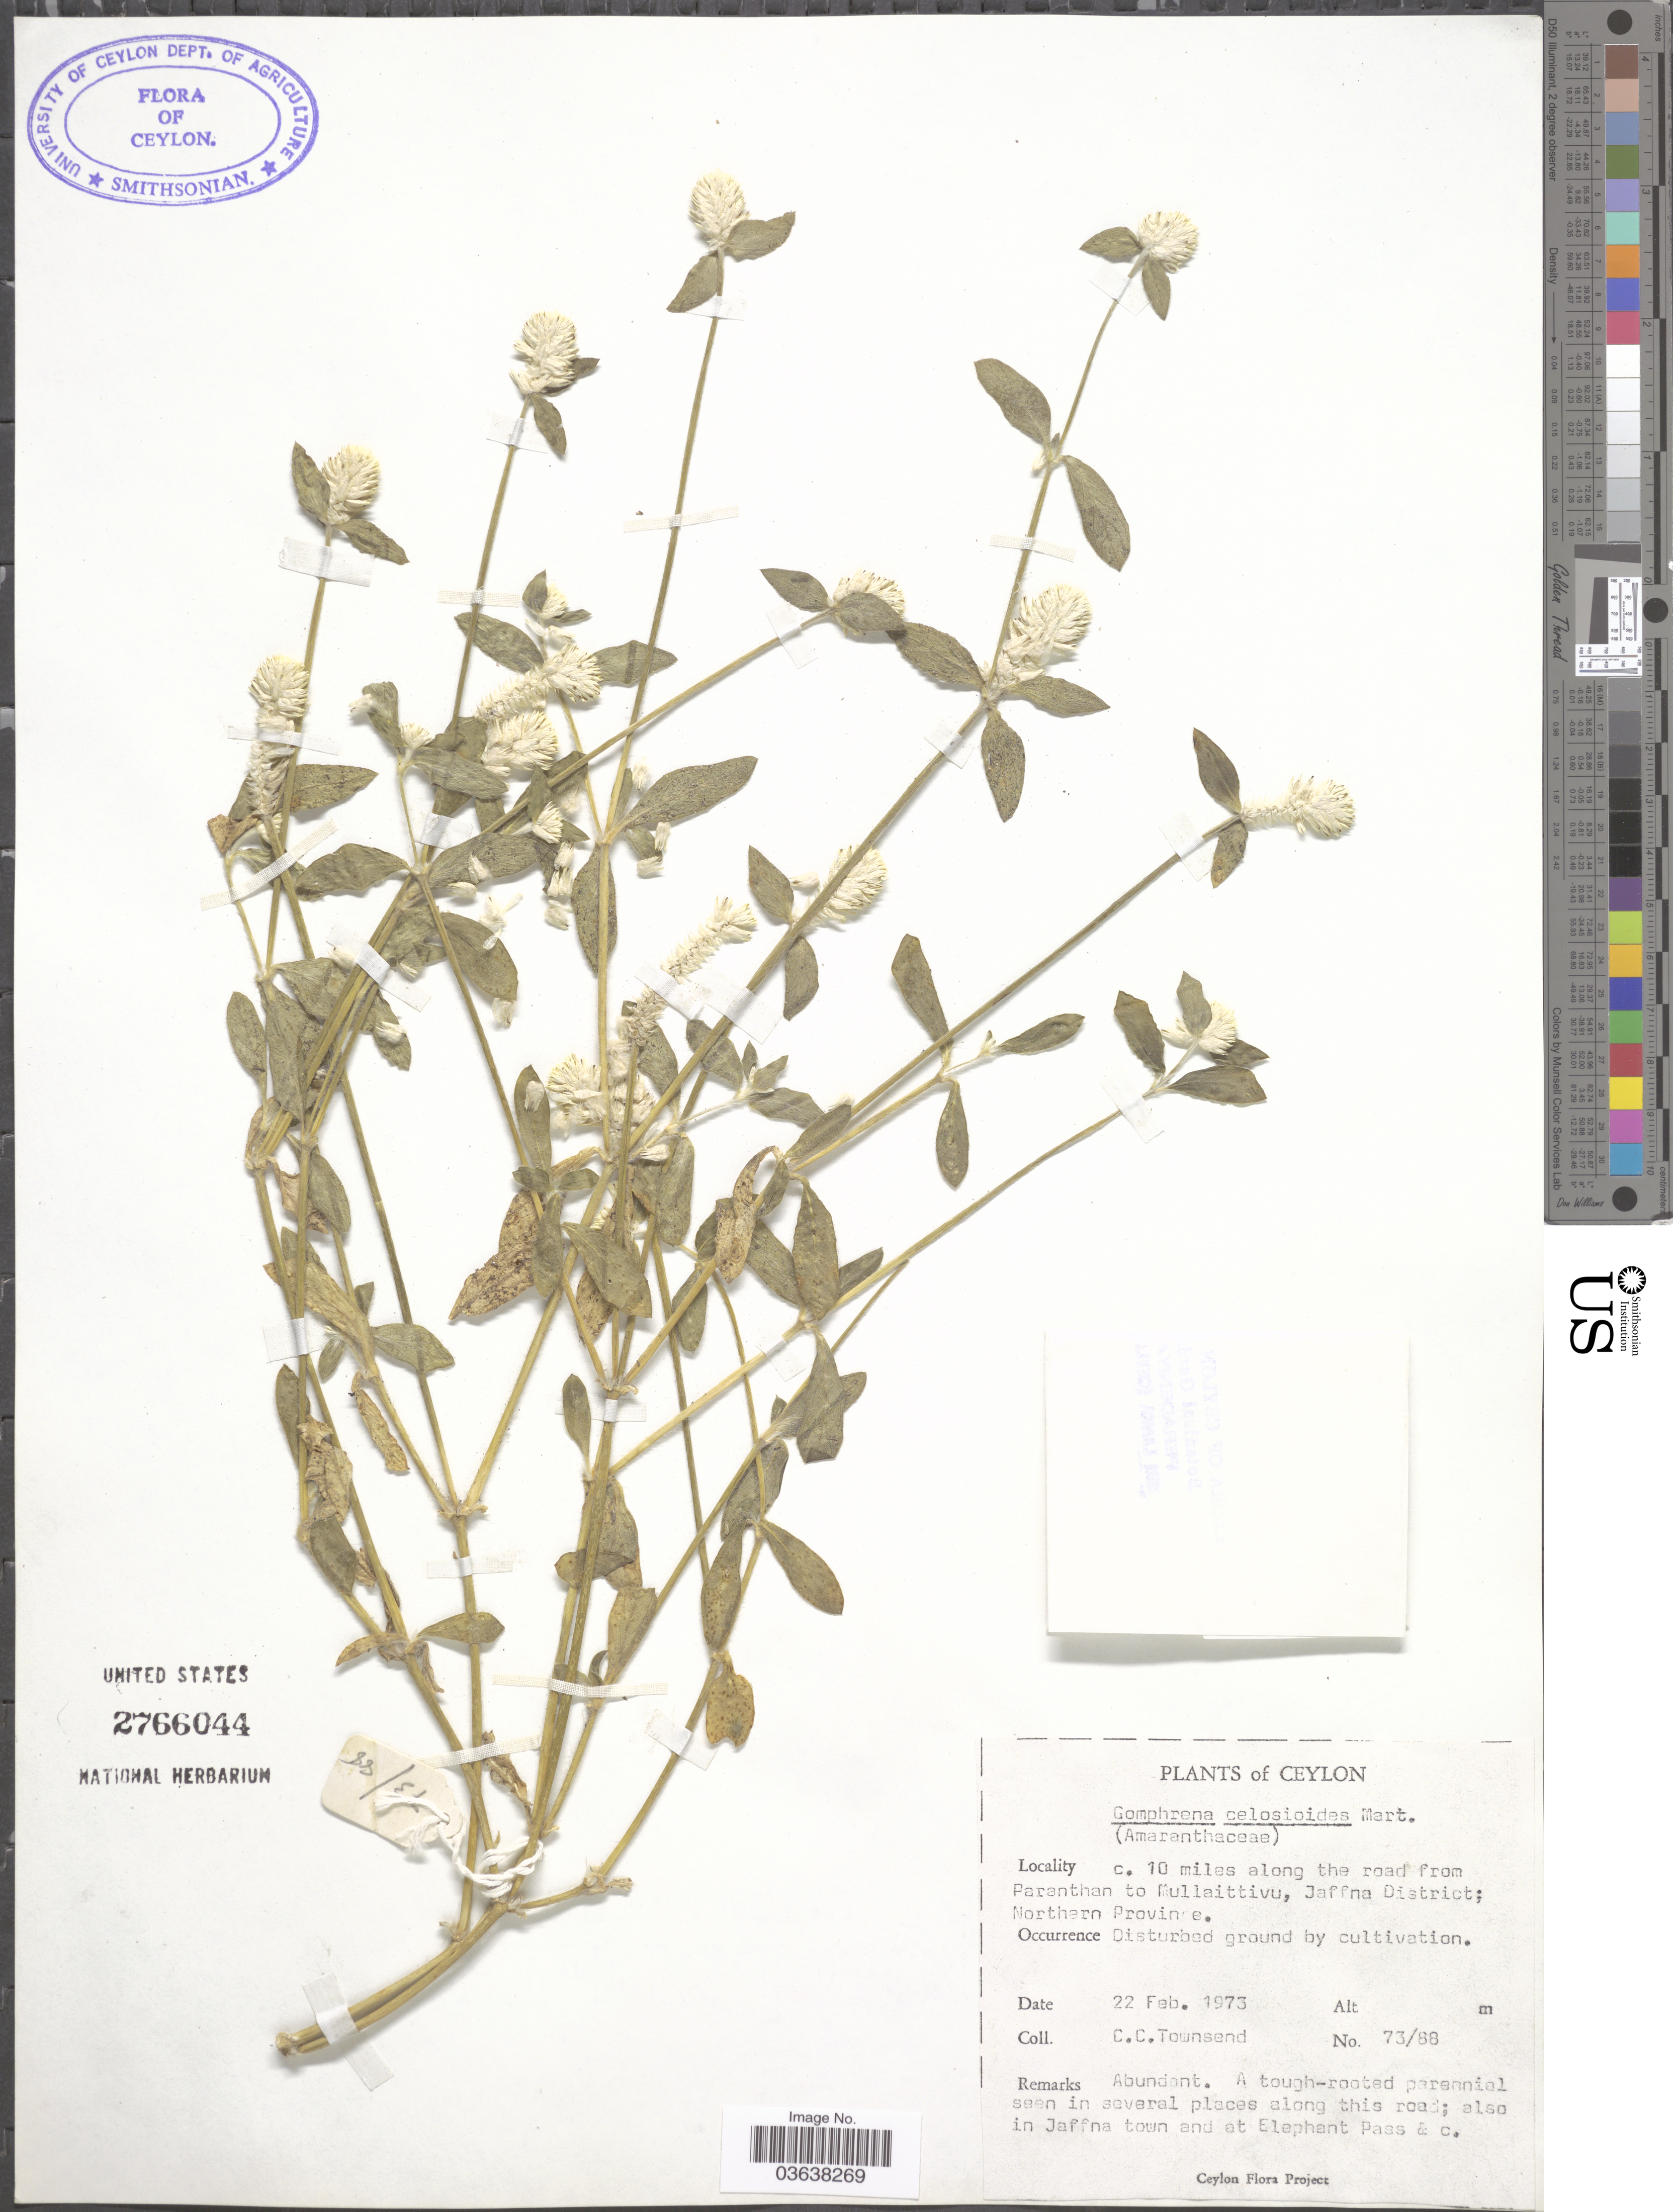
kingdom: Plantae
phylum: Tracheophyta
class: Magnoliopsida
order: Caryophyllales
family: Amaranthaceae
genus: Gomphrena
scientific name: Gomphrena celosioides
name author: Mart.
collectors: C. C. Townsend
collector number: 73/88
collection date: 1973-02-22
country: Sri Lanka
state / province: Northern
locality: Ceylon. C. 10 miles along the road from Paranthan to Mullaittivu, Jaffna District. Jaffna town and at Elephant Pass & c.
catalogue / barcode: US 2766044